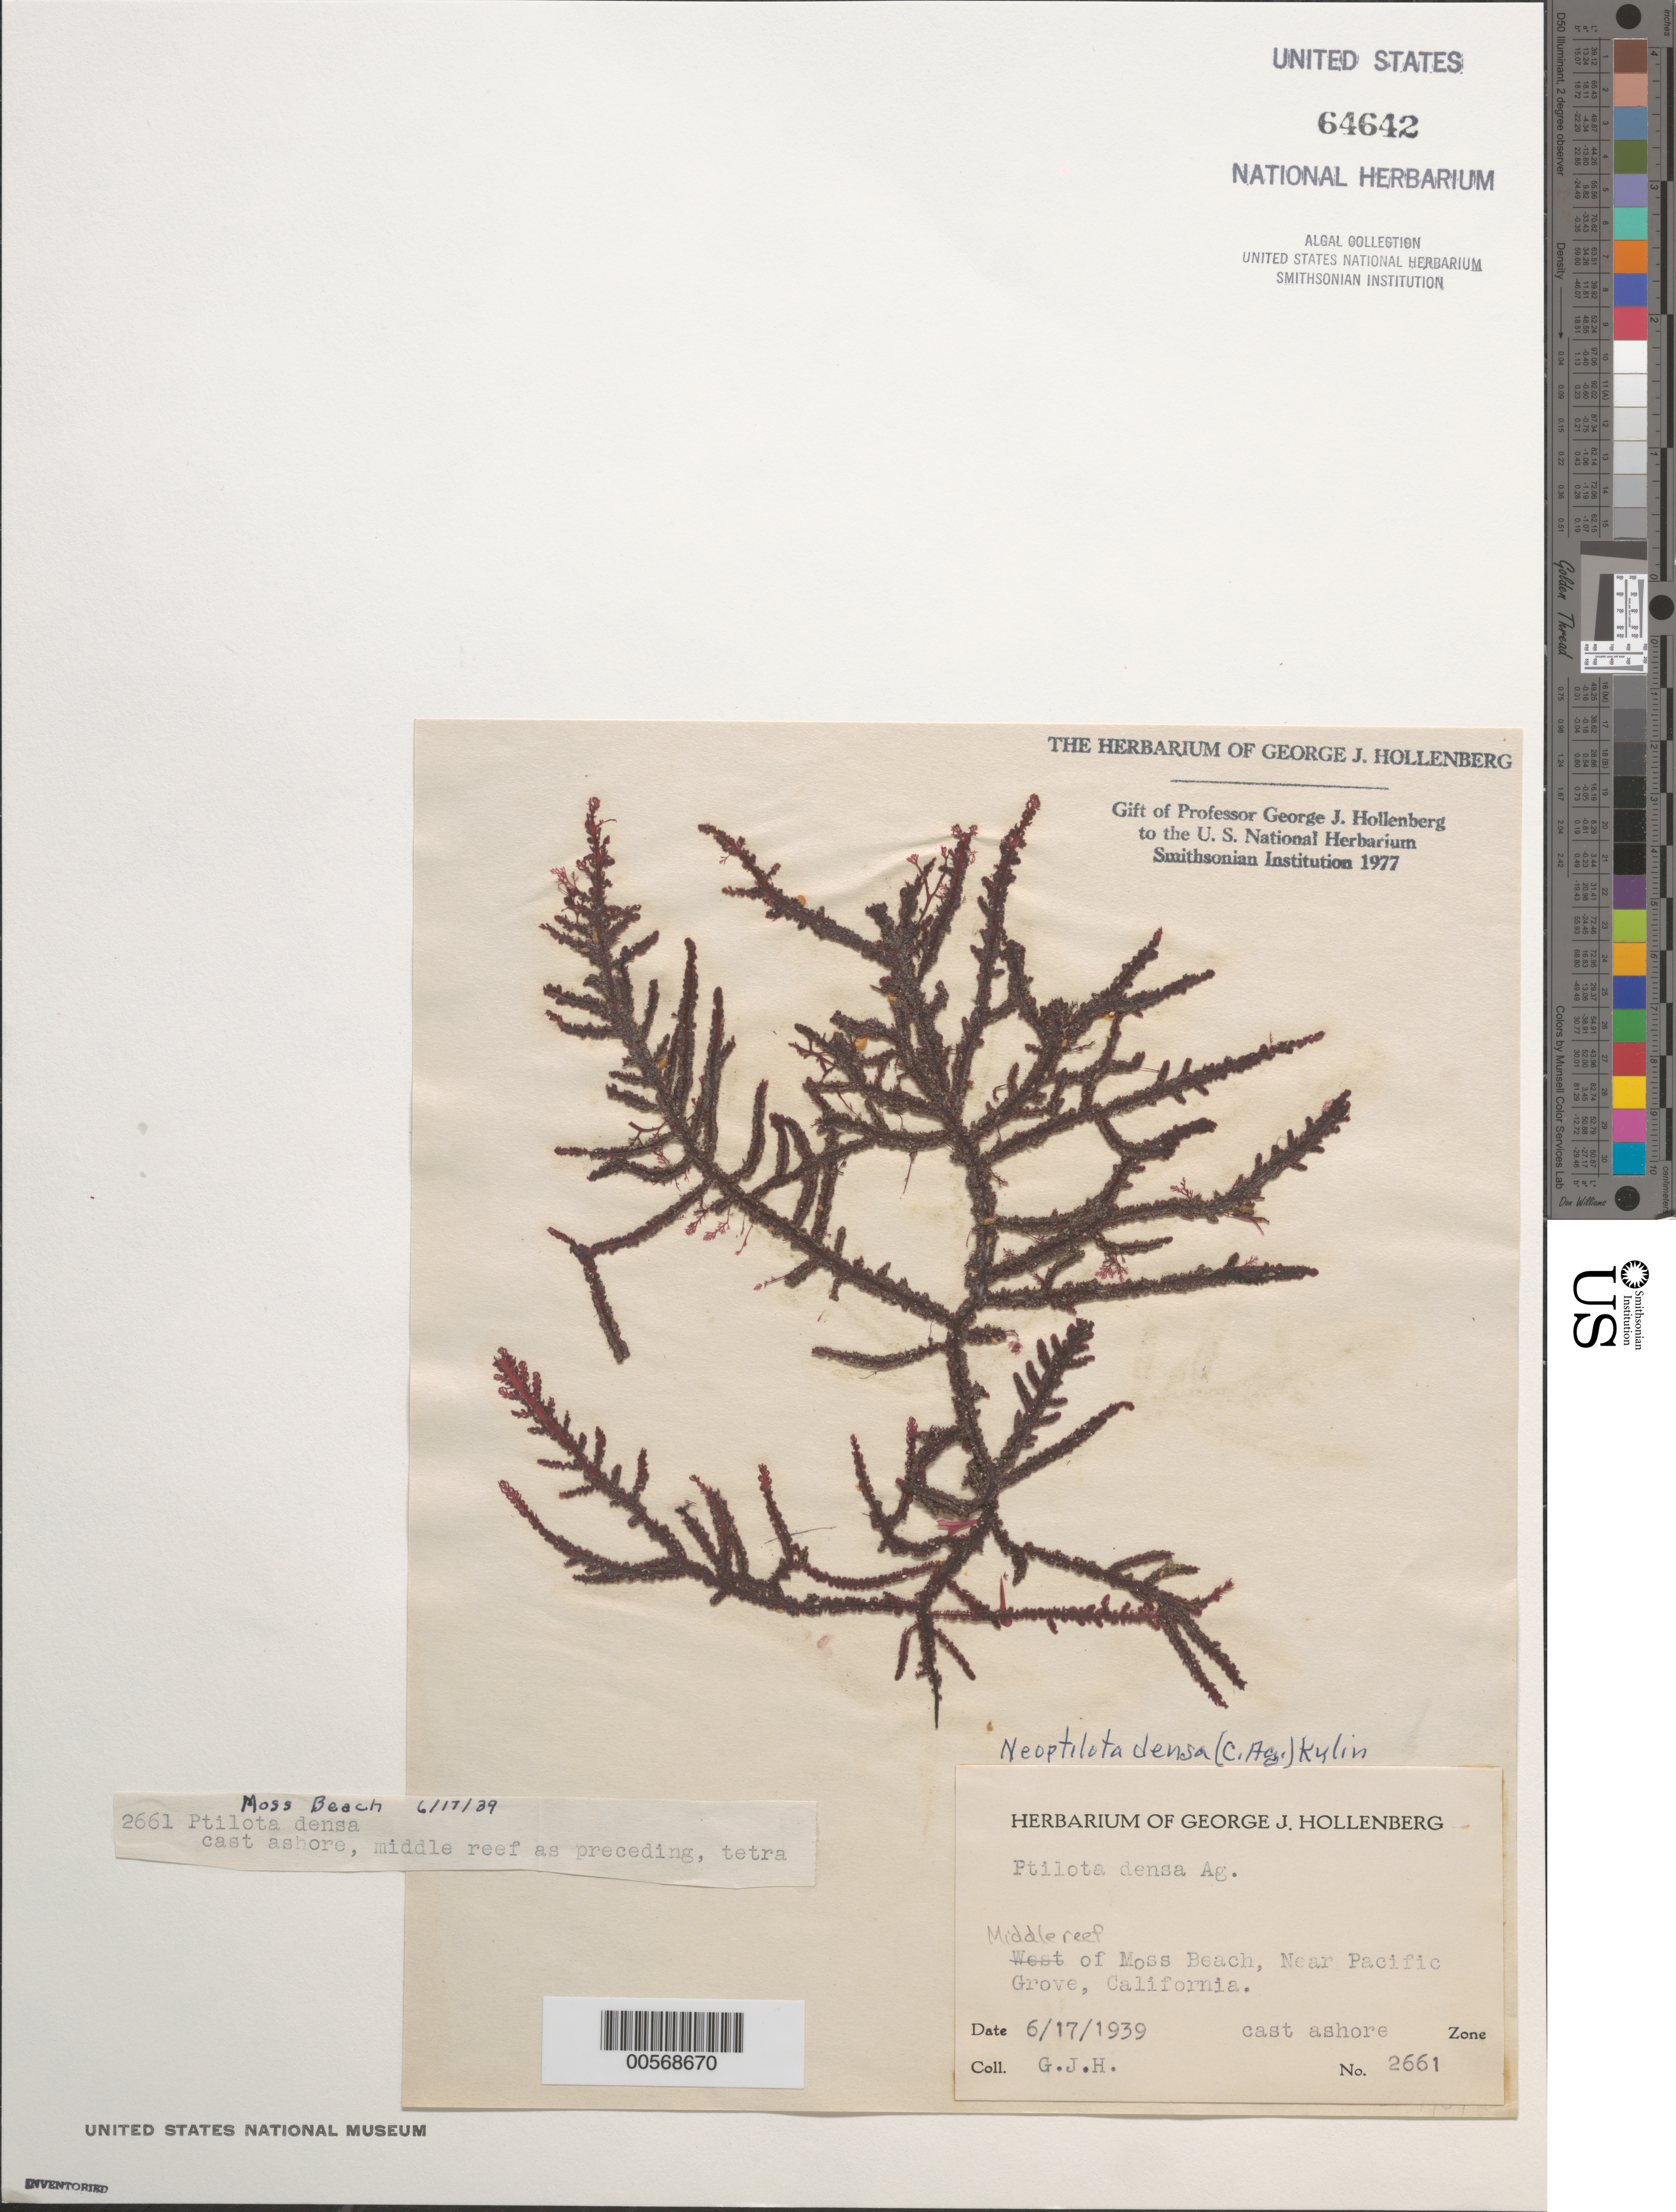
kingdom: Plantae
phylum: Rhodophyta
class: Florideophyceae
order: Ceramiales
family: Wrangeliaceae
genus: Ptilota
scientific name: Ptilota densa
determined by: Algae name updating Project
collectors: G. Hollenberg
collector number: GJH 2661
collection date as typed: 17 Jun 1939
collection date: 1939-06-17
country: United States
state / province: California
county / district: Monterey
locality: Middle reef of Moss Beach, Pacific Grove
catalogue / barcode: US 64642